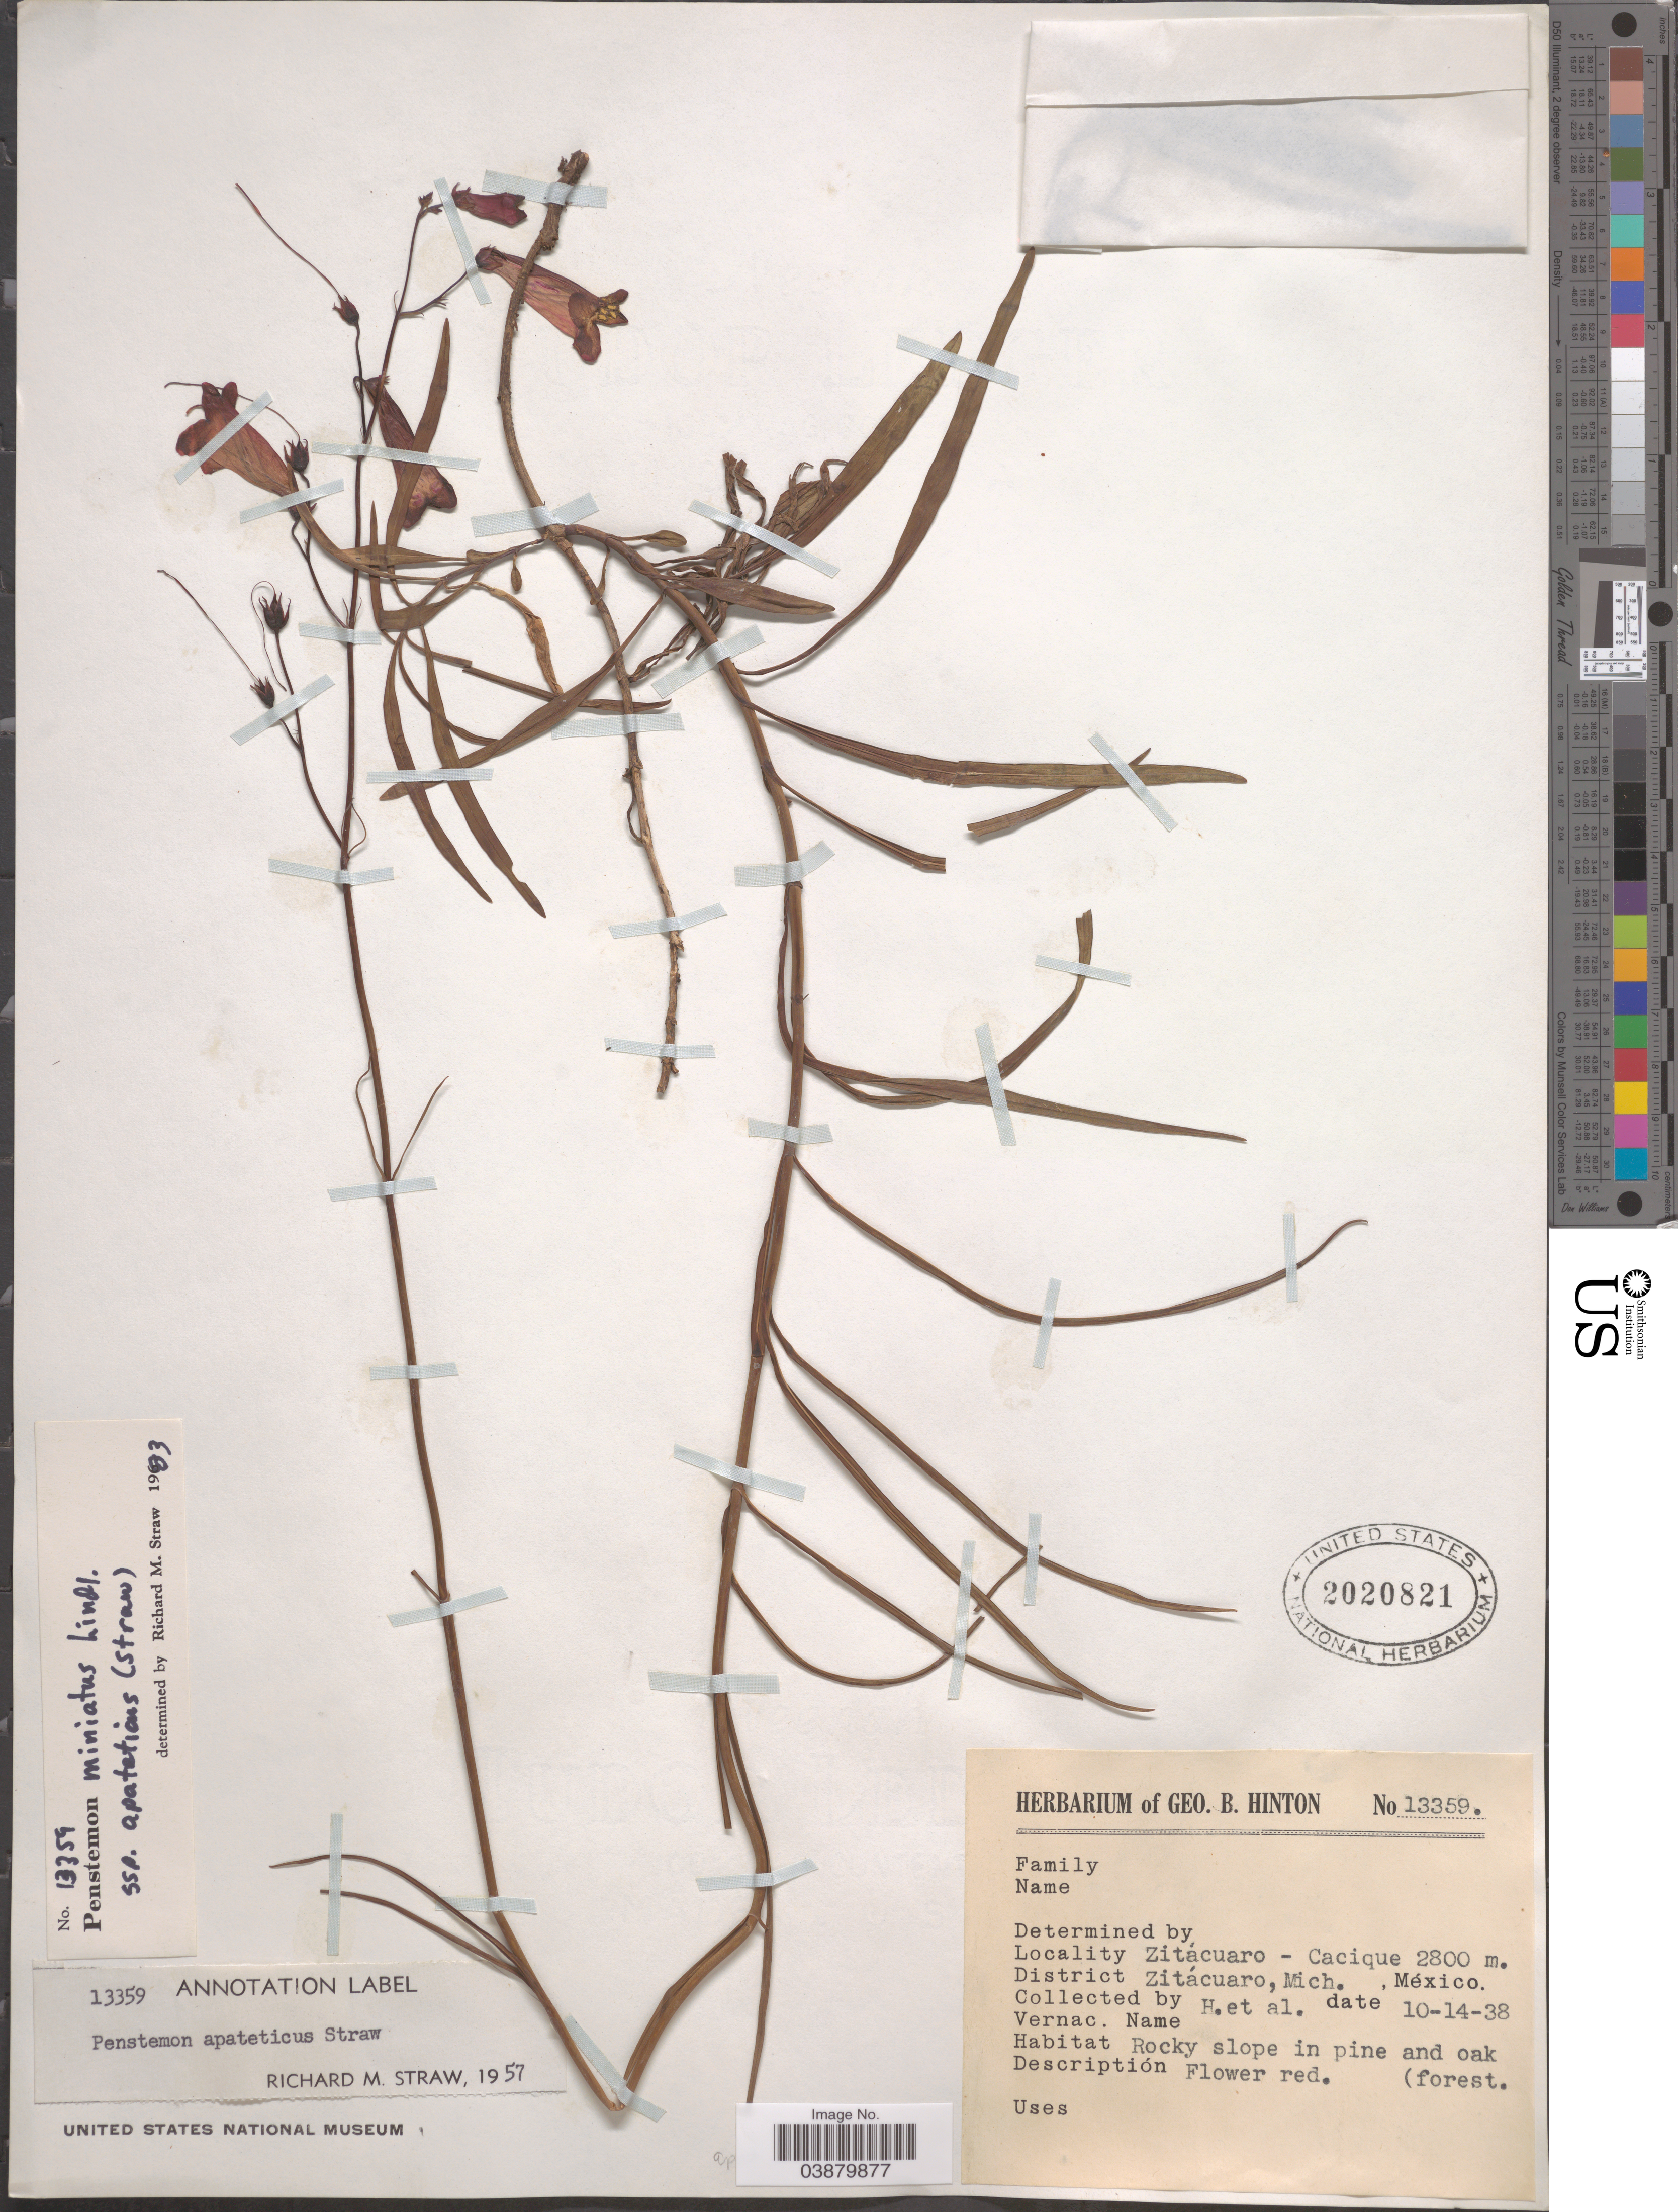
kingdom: Plantae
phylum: Tracheophyta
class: Magnoliopsida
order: Lamiales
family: Plantaginaceae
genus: Penstemon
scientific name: Penstemon miniatus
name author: Lindl.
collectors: G. B. Hinton & et al.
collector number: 13359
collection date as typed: Transcribed d/m/y: 14/10/38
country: Mexico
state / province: Michoacán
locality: Zitácuaro - Cacique. District Zitácuaro.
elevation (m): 2800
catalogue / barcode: US 2020821